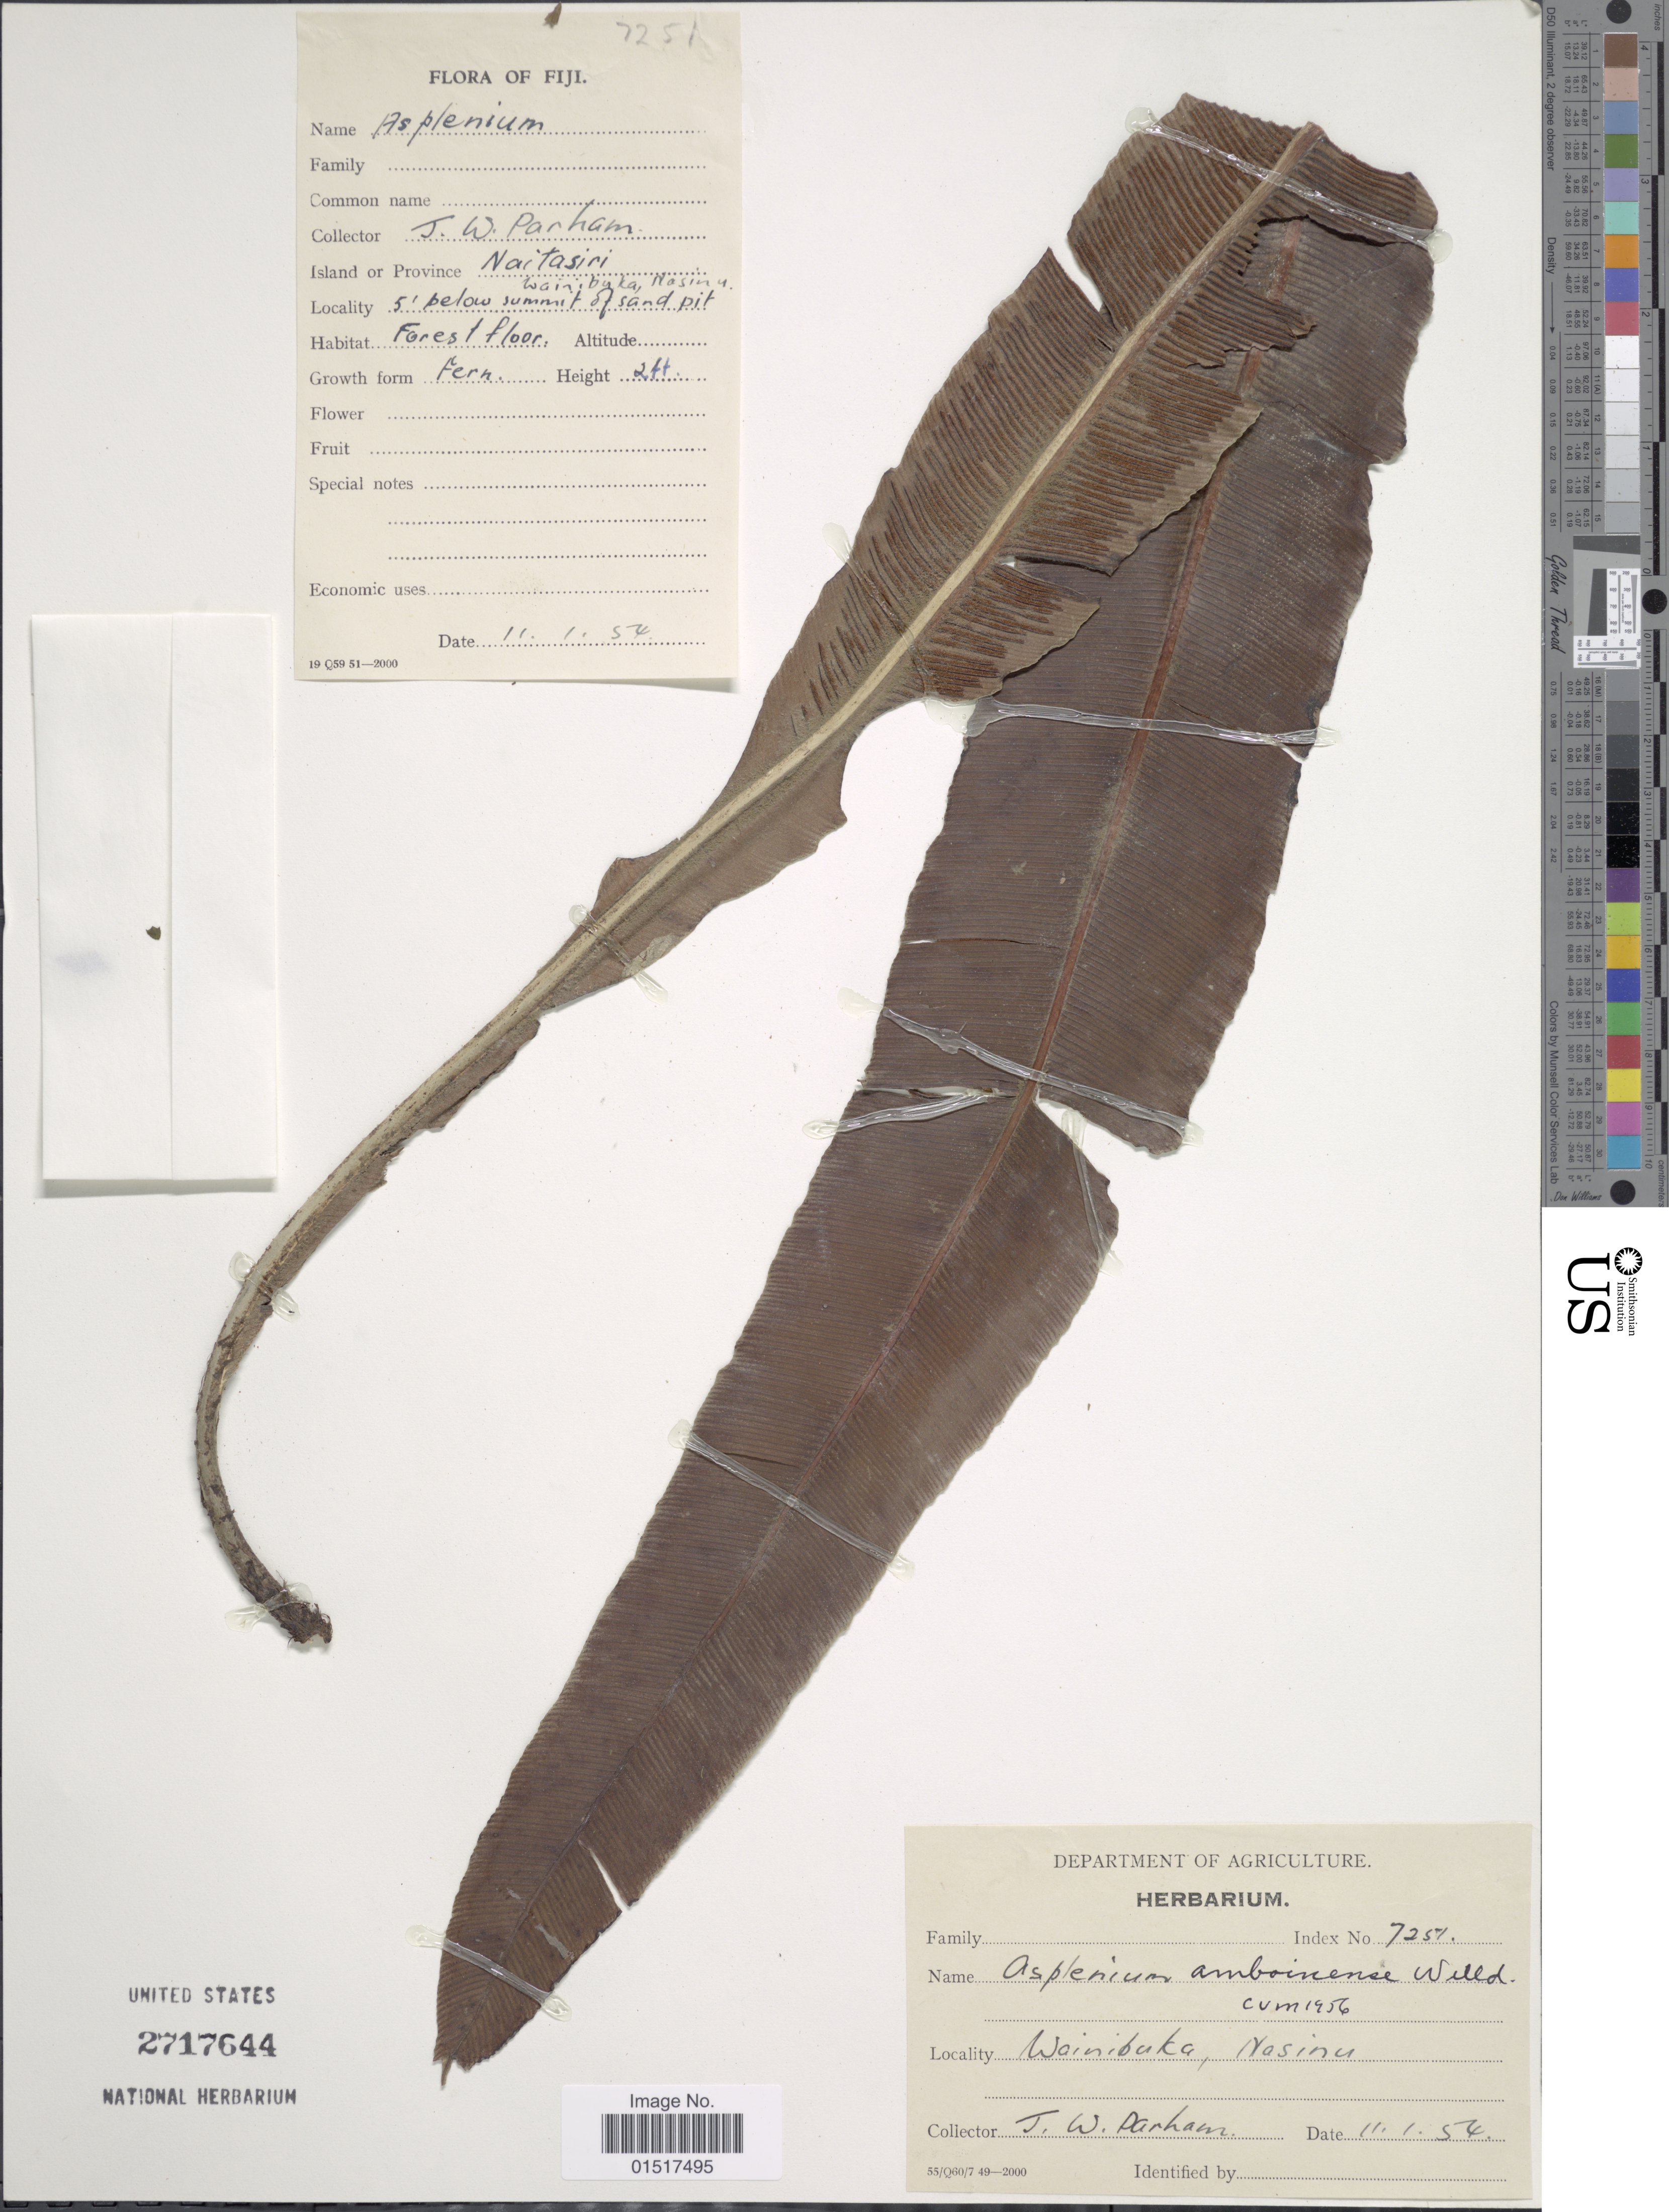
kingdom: Plantae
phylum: Tracheophyta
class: Polypodiopsida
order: Polypodiales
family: Aspleniaceae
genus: Asplenium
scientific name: Asplenium amboinense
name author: Willd.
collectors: J. Parham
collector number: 7251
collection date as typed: Transcribed d/m/y: 11/1/54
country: Fiji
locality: Island or Province Naitasiri. 5' below summit of sand pit, Wainibuka Nasina.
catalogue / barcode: US 2717644